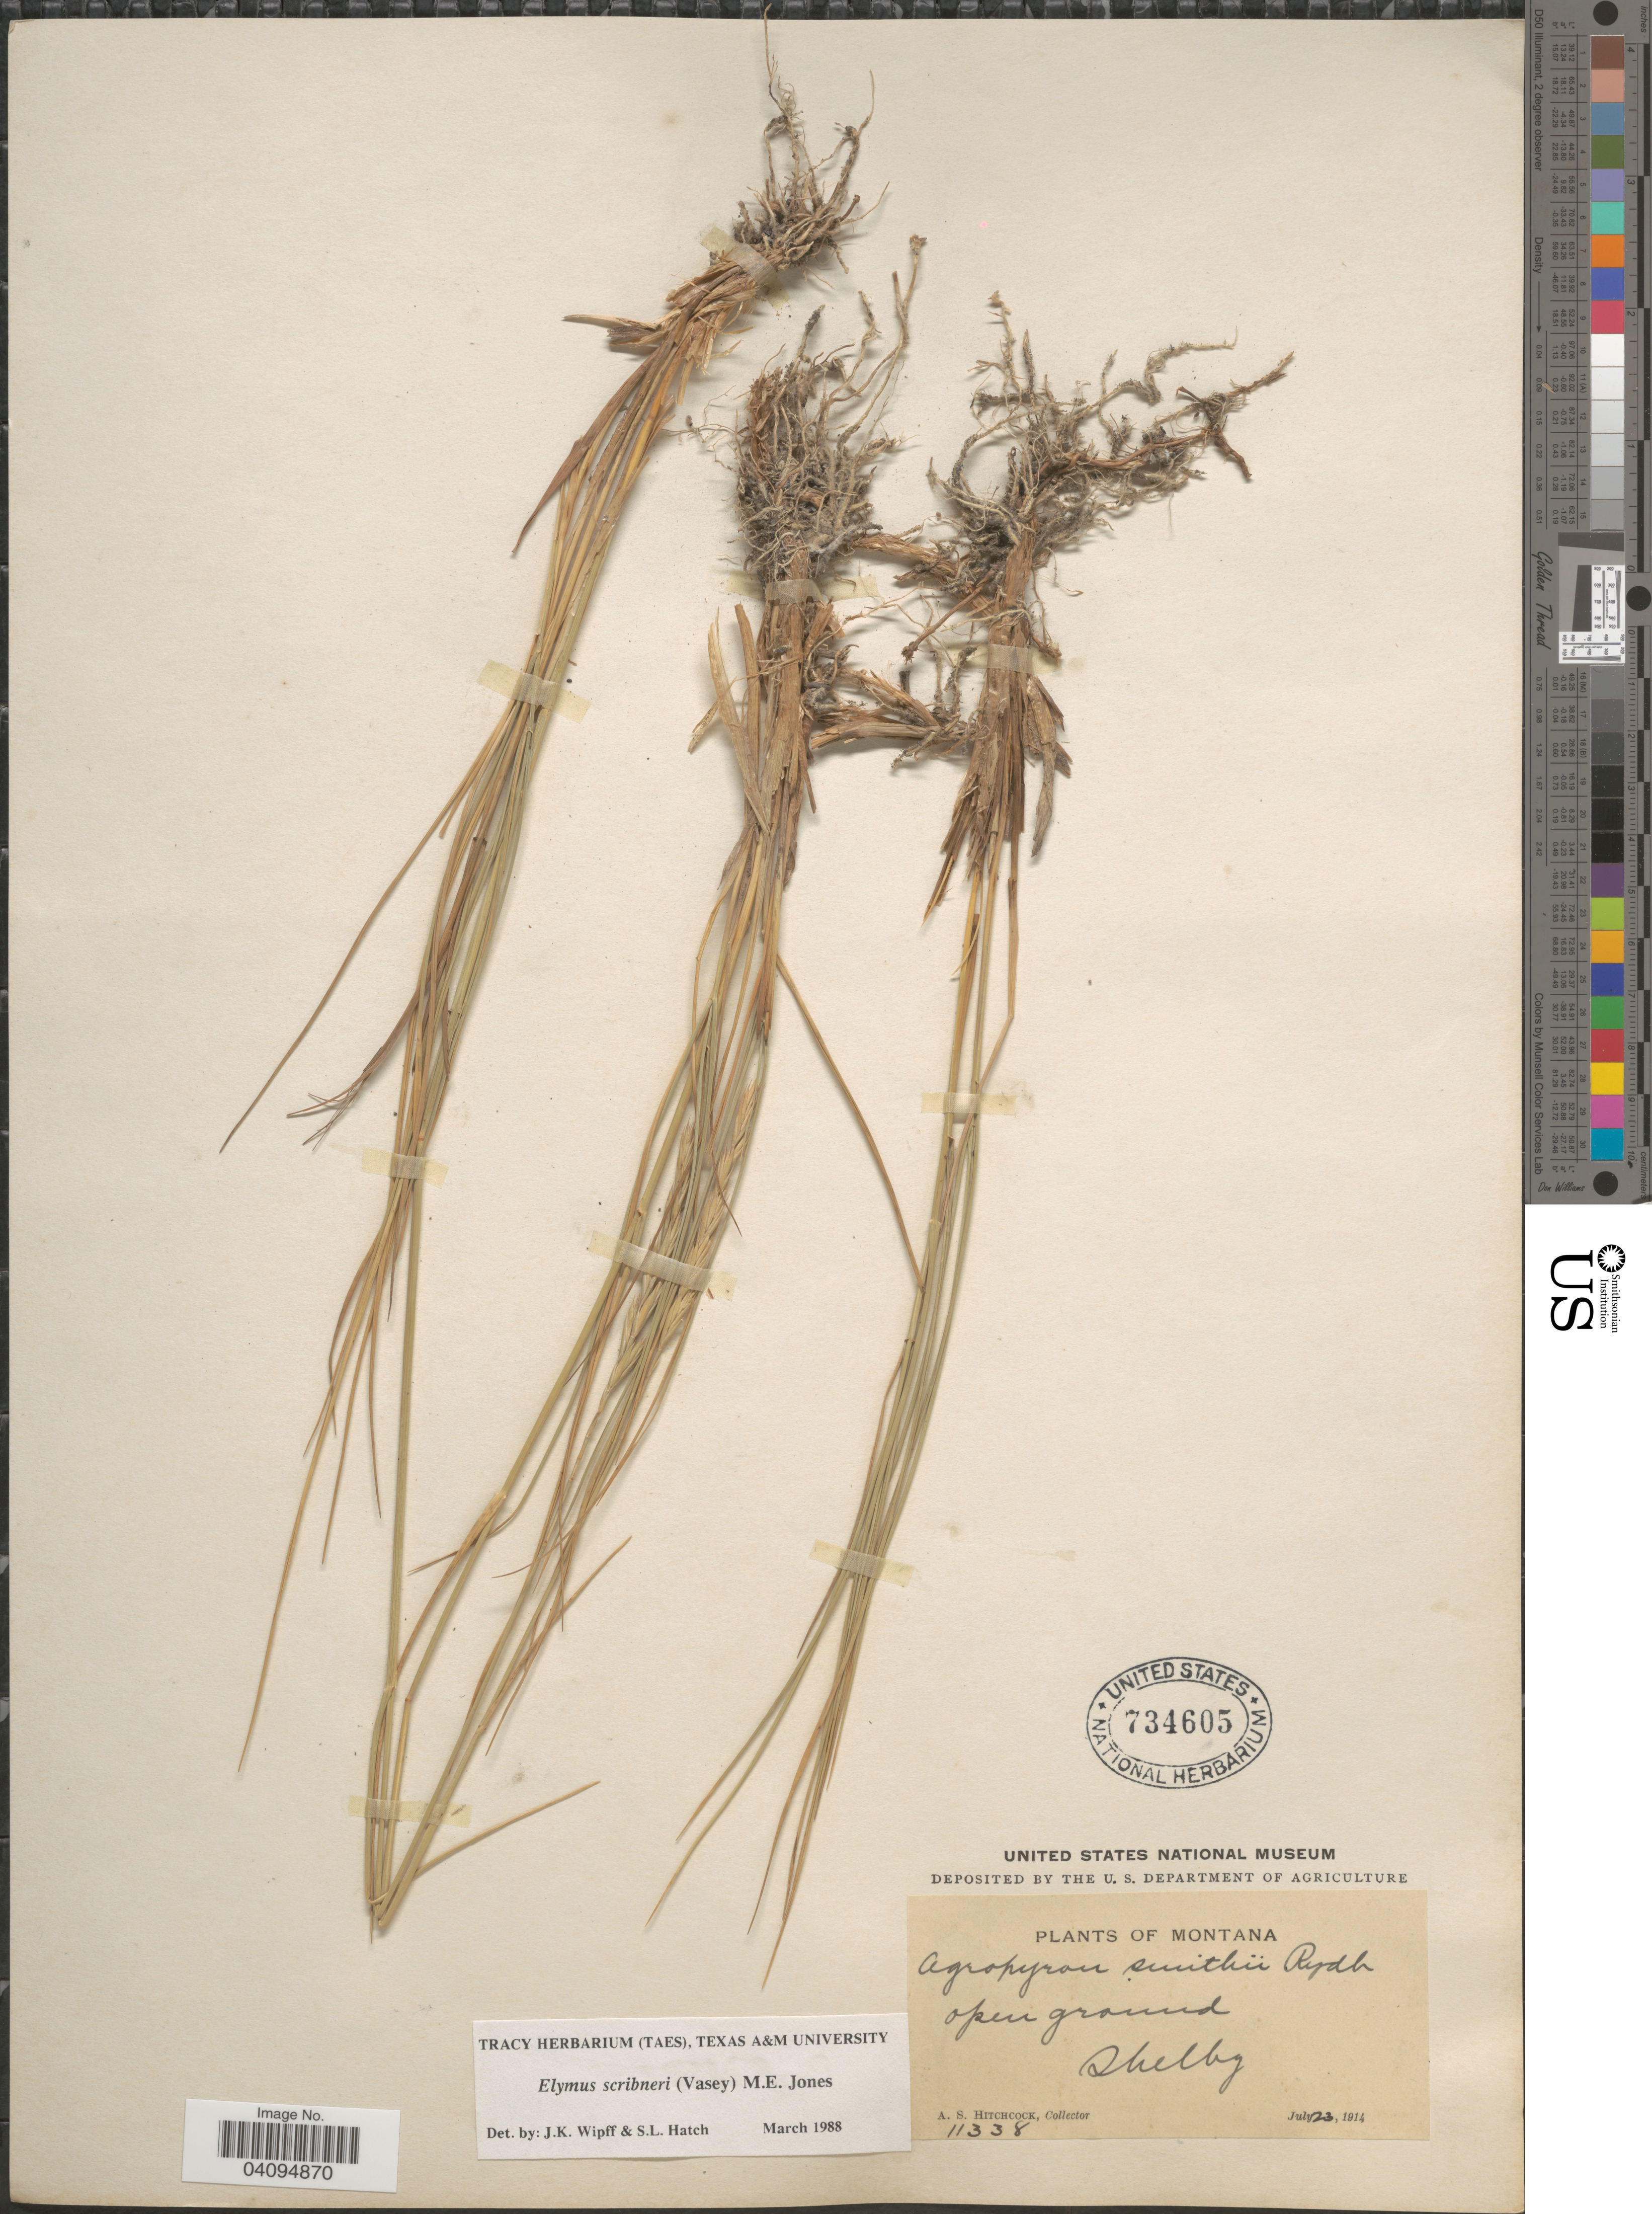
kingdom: Plantae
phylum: Tracheophyta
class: Liliopsida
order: Poales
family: Poaceae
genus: Elymus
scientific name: Elymus scribneri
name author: (Vasey) M.E. Jones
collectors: A. S. Hitchcock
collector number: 11338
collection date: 1914-07-23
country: United States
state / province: Montana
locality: Open ground. Shelby.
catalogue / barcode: US 734605